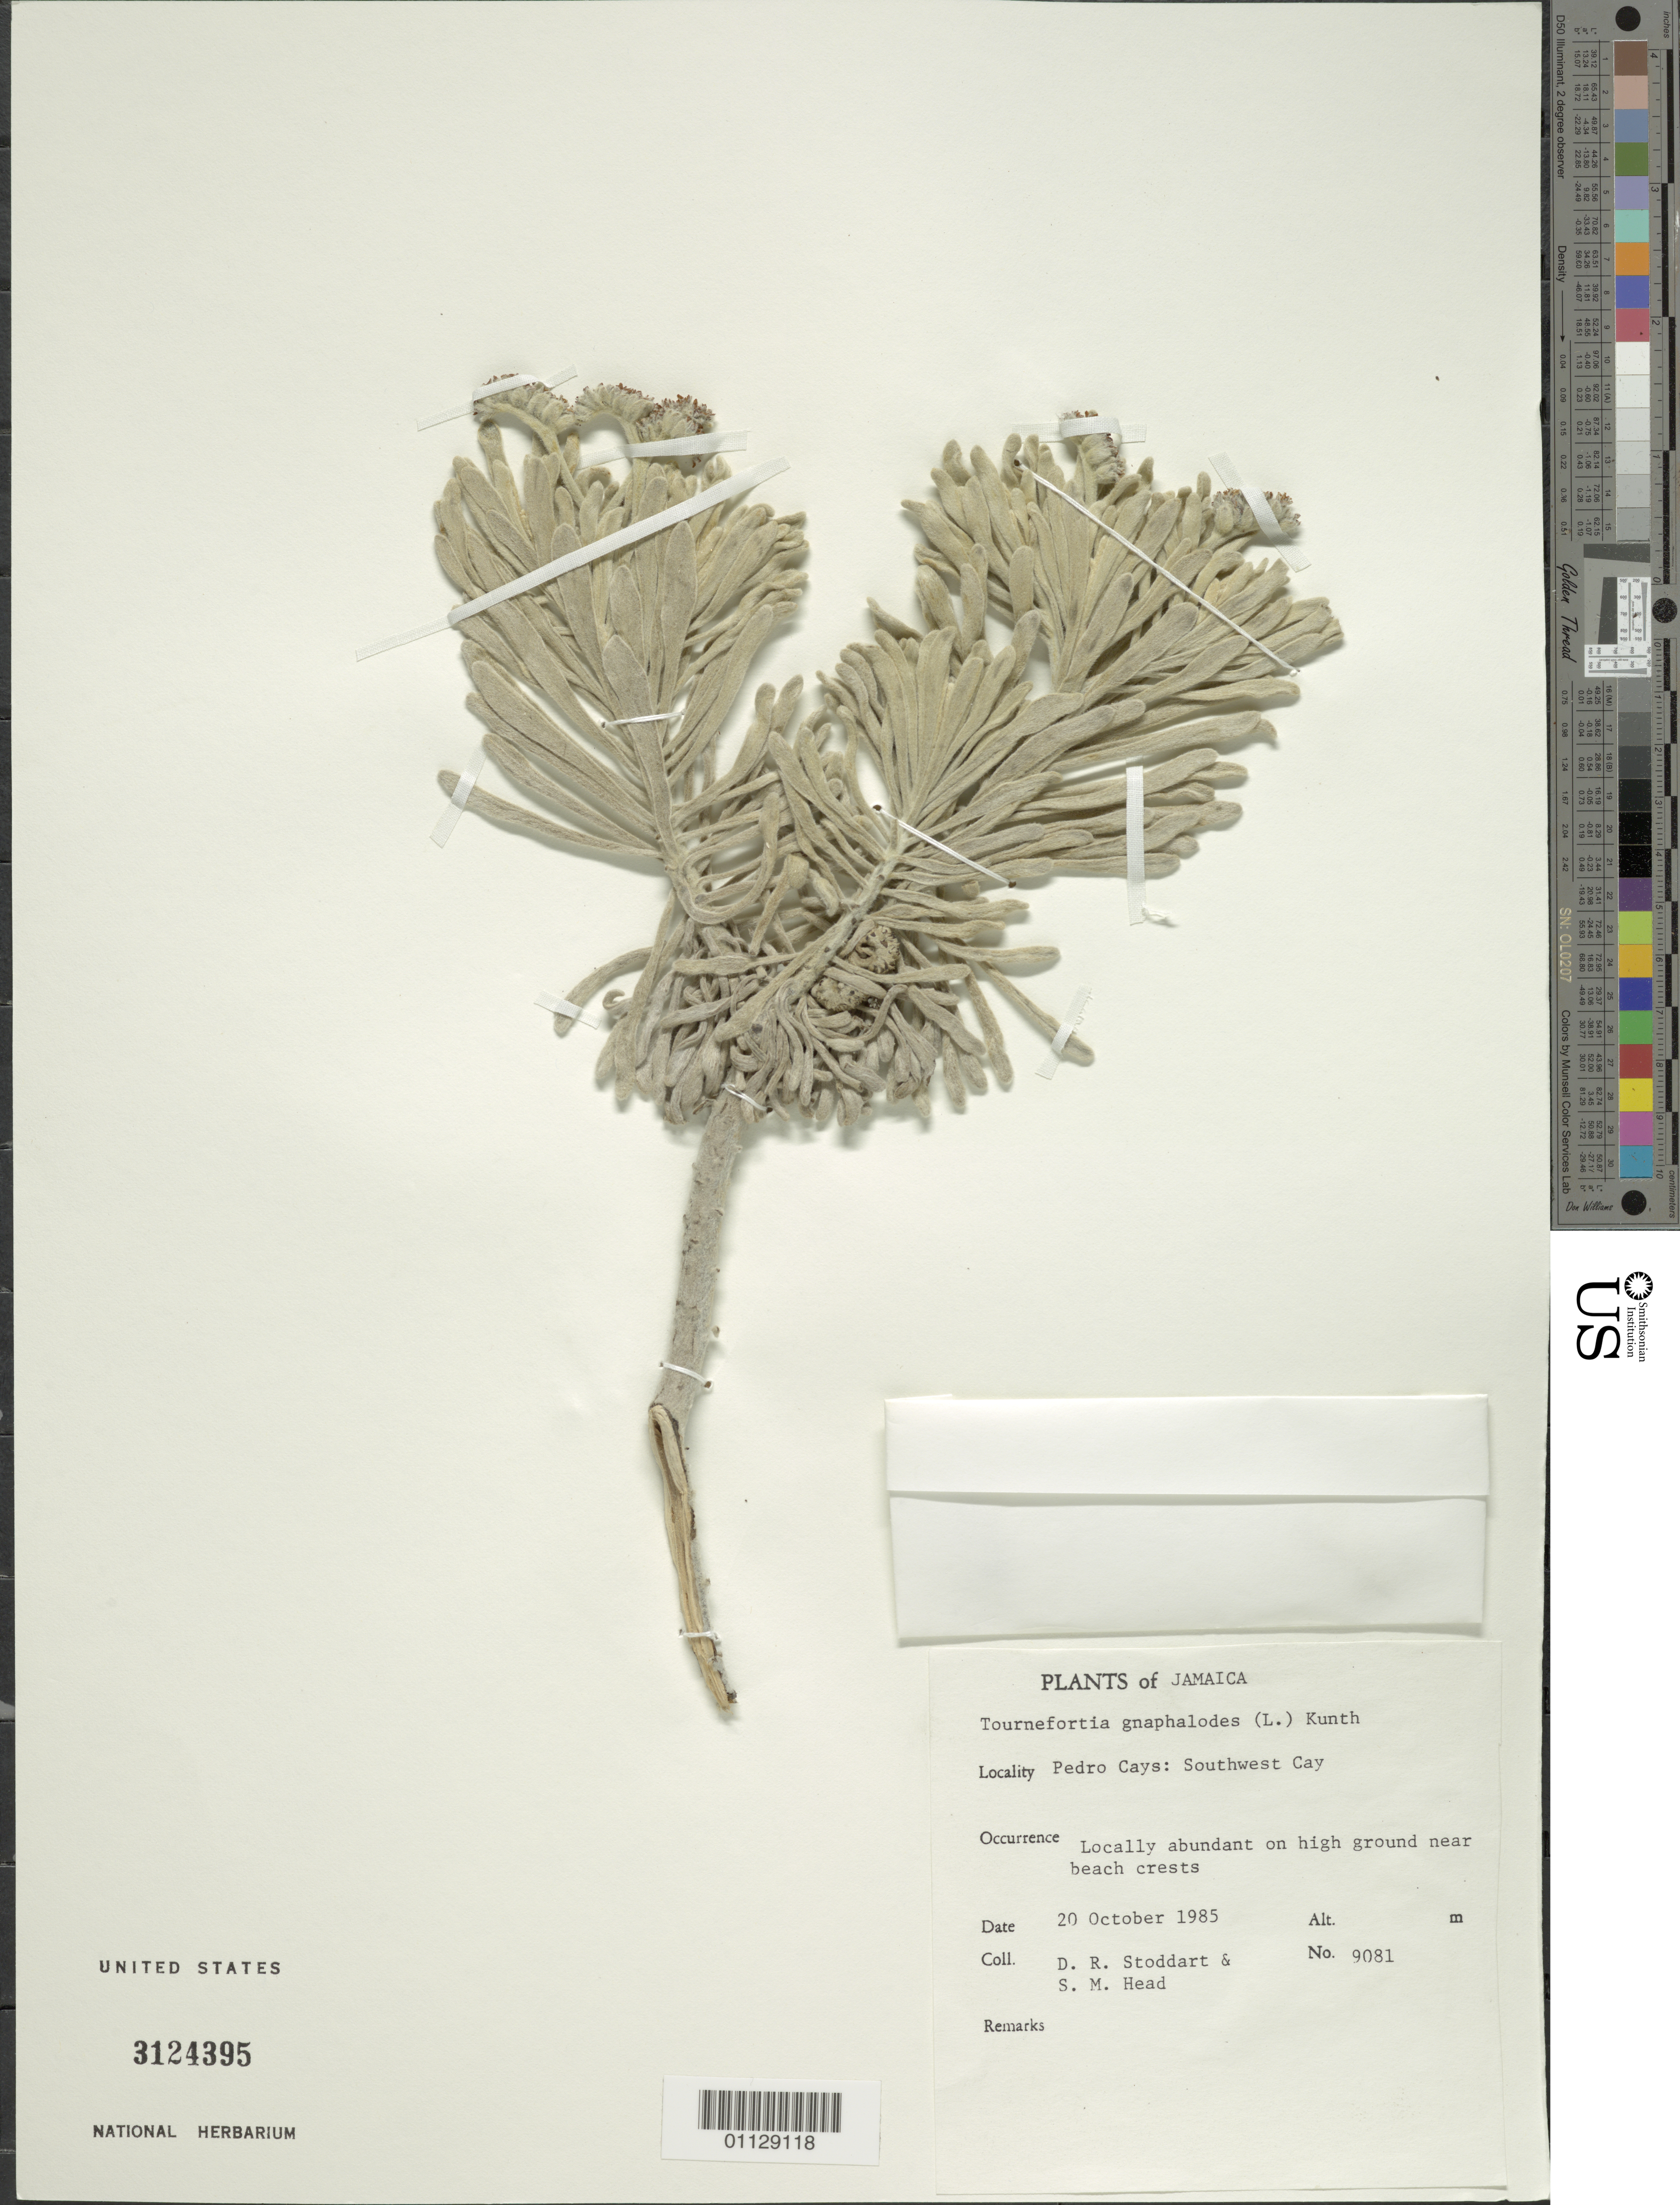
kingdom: Plantae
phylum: Tracheophyta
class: Magnoliopsida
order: Boraginales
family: Heliotropiaceae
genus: Tournefortia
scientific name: Tournefortia gnaphalodes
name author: (L.) R. Br.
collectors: D. R. Stoddart & S. Head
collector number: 9081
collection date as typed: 20 Oct 1985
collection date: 1985-10-20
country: Jamaica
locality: Locally abundant on high ground near beach crests, Pedro Cays: Southwest Cay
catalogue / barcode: US 3124395